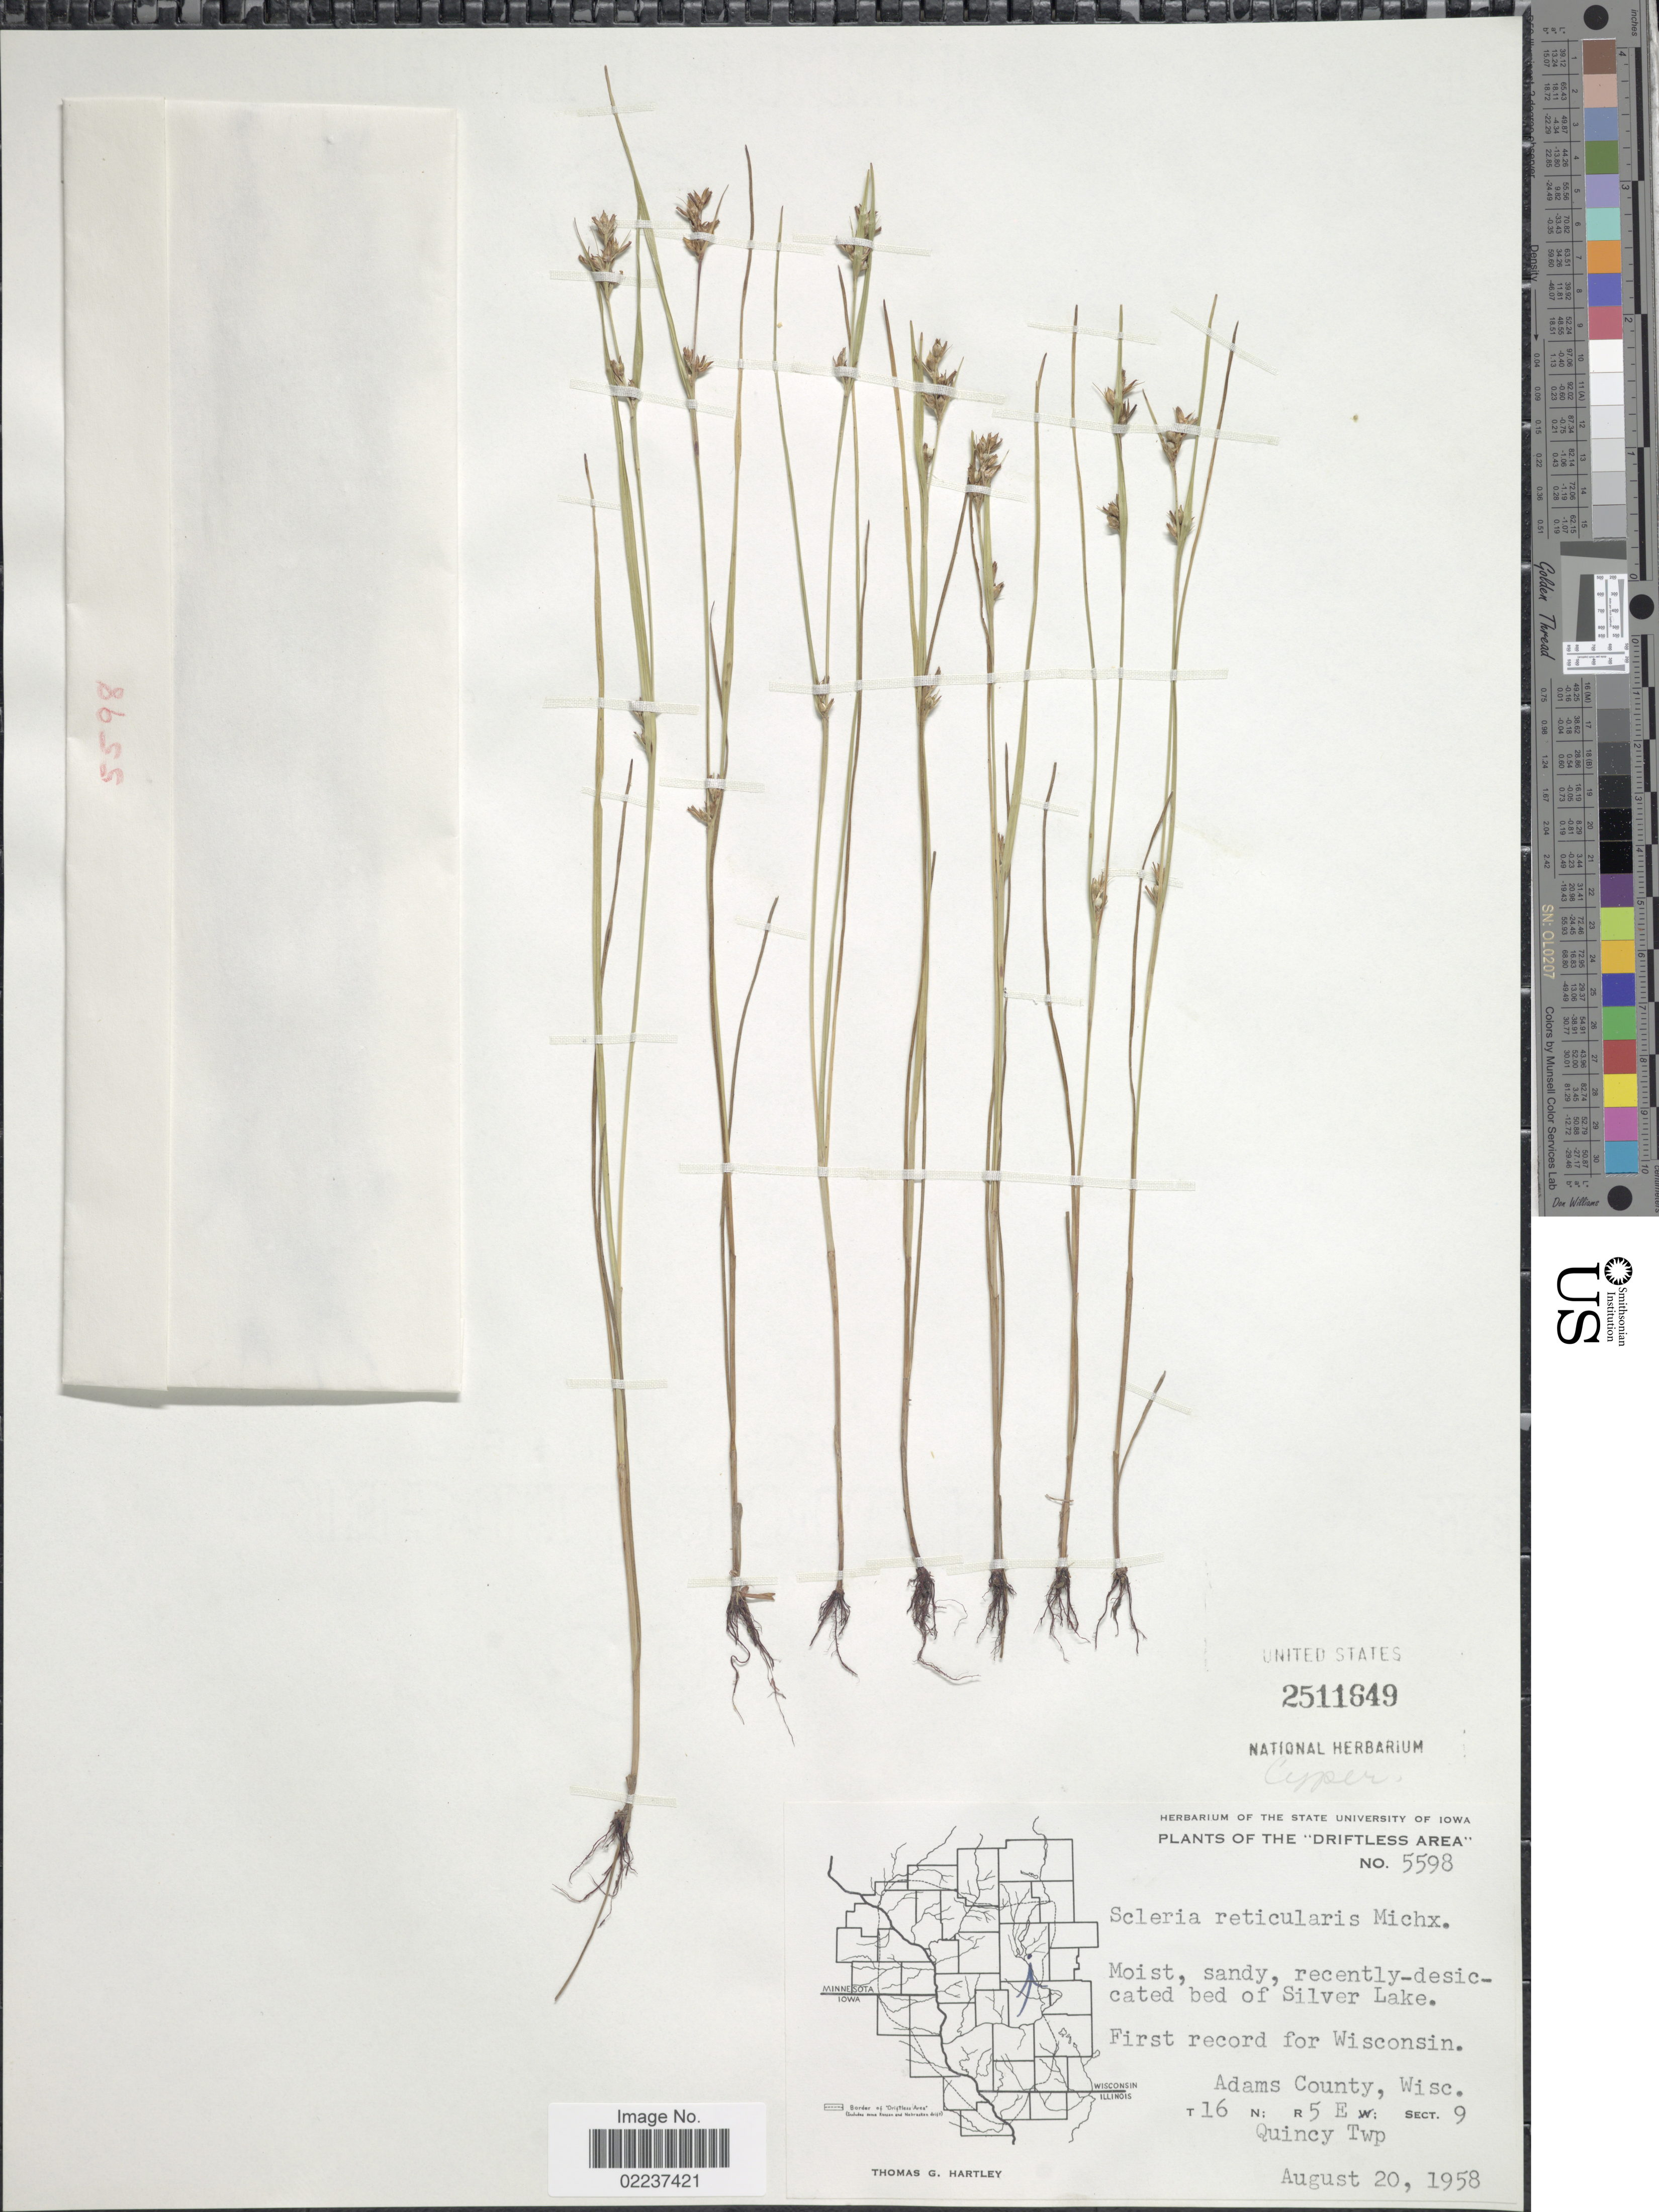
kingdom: Plantae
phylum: Tracheophyta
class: Liliopsida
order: Poales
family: Cyperaceae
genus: Scleria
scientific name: Scleria reticularis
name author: Michx.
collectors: T. G. Hartley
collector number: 5598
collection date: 1958-08-20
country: United States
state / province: Wisconsin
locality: The "Driftless Area" , Moist, sandy, recently-desiccated bed of Silver Lake, Adams County, Wisc., T16N, R5E; Sect. 9, Quincy Twp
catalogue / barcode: US 2511649